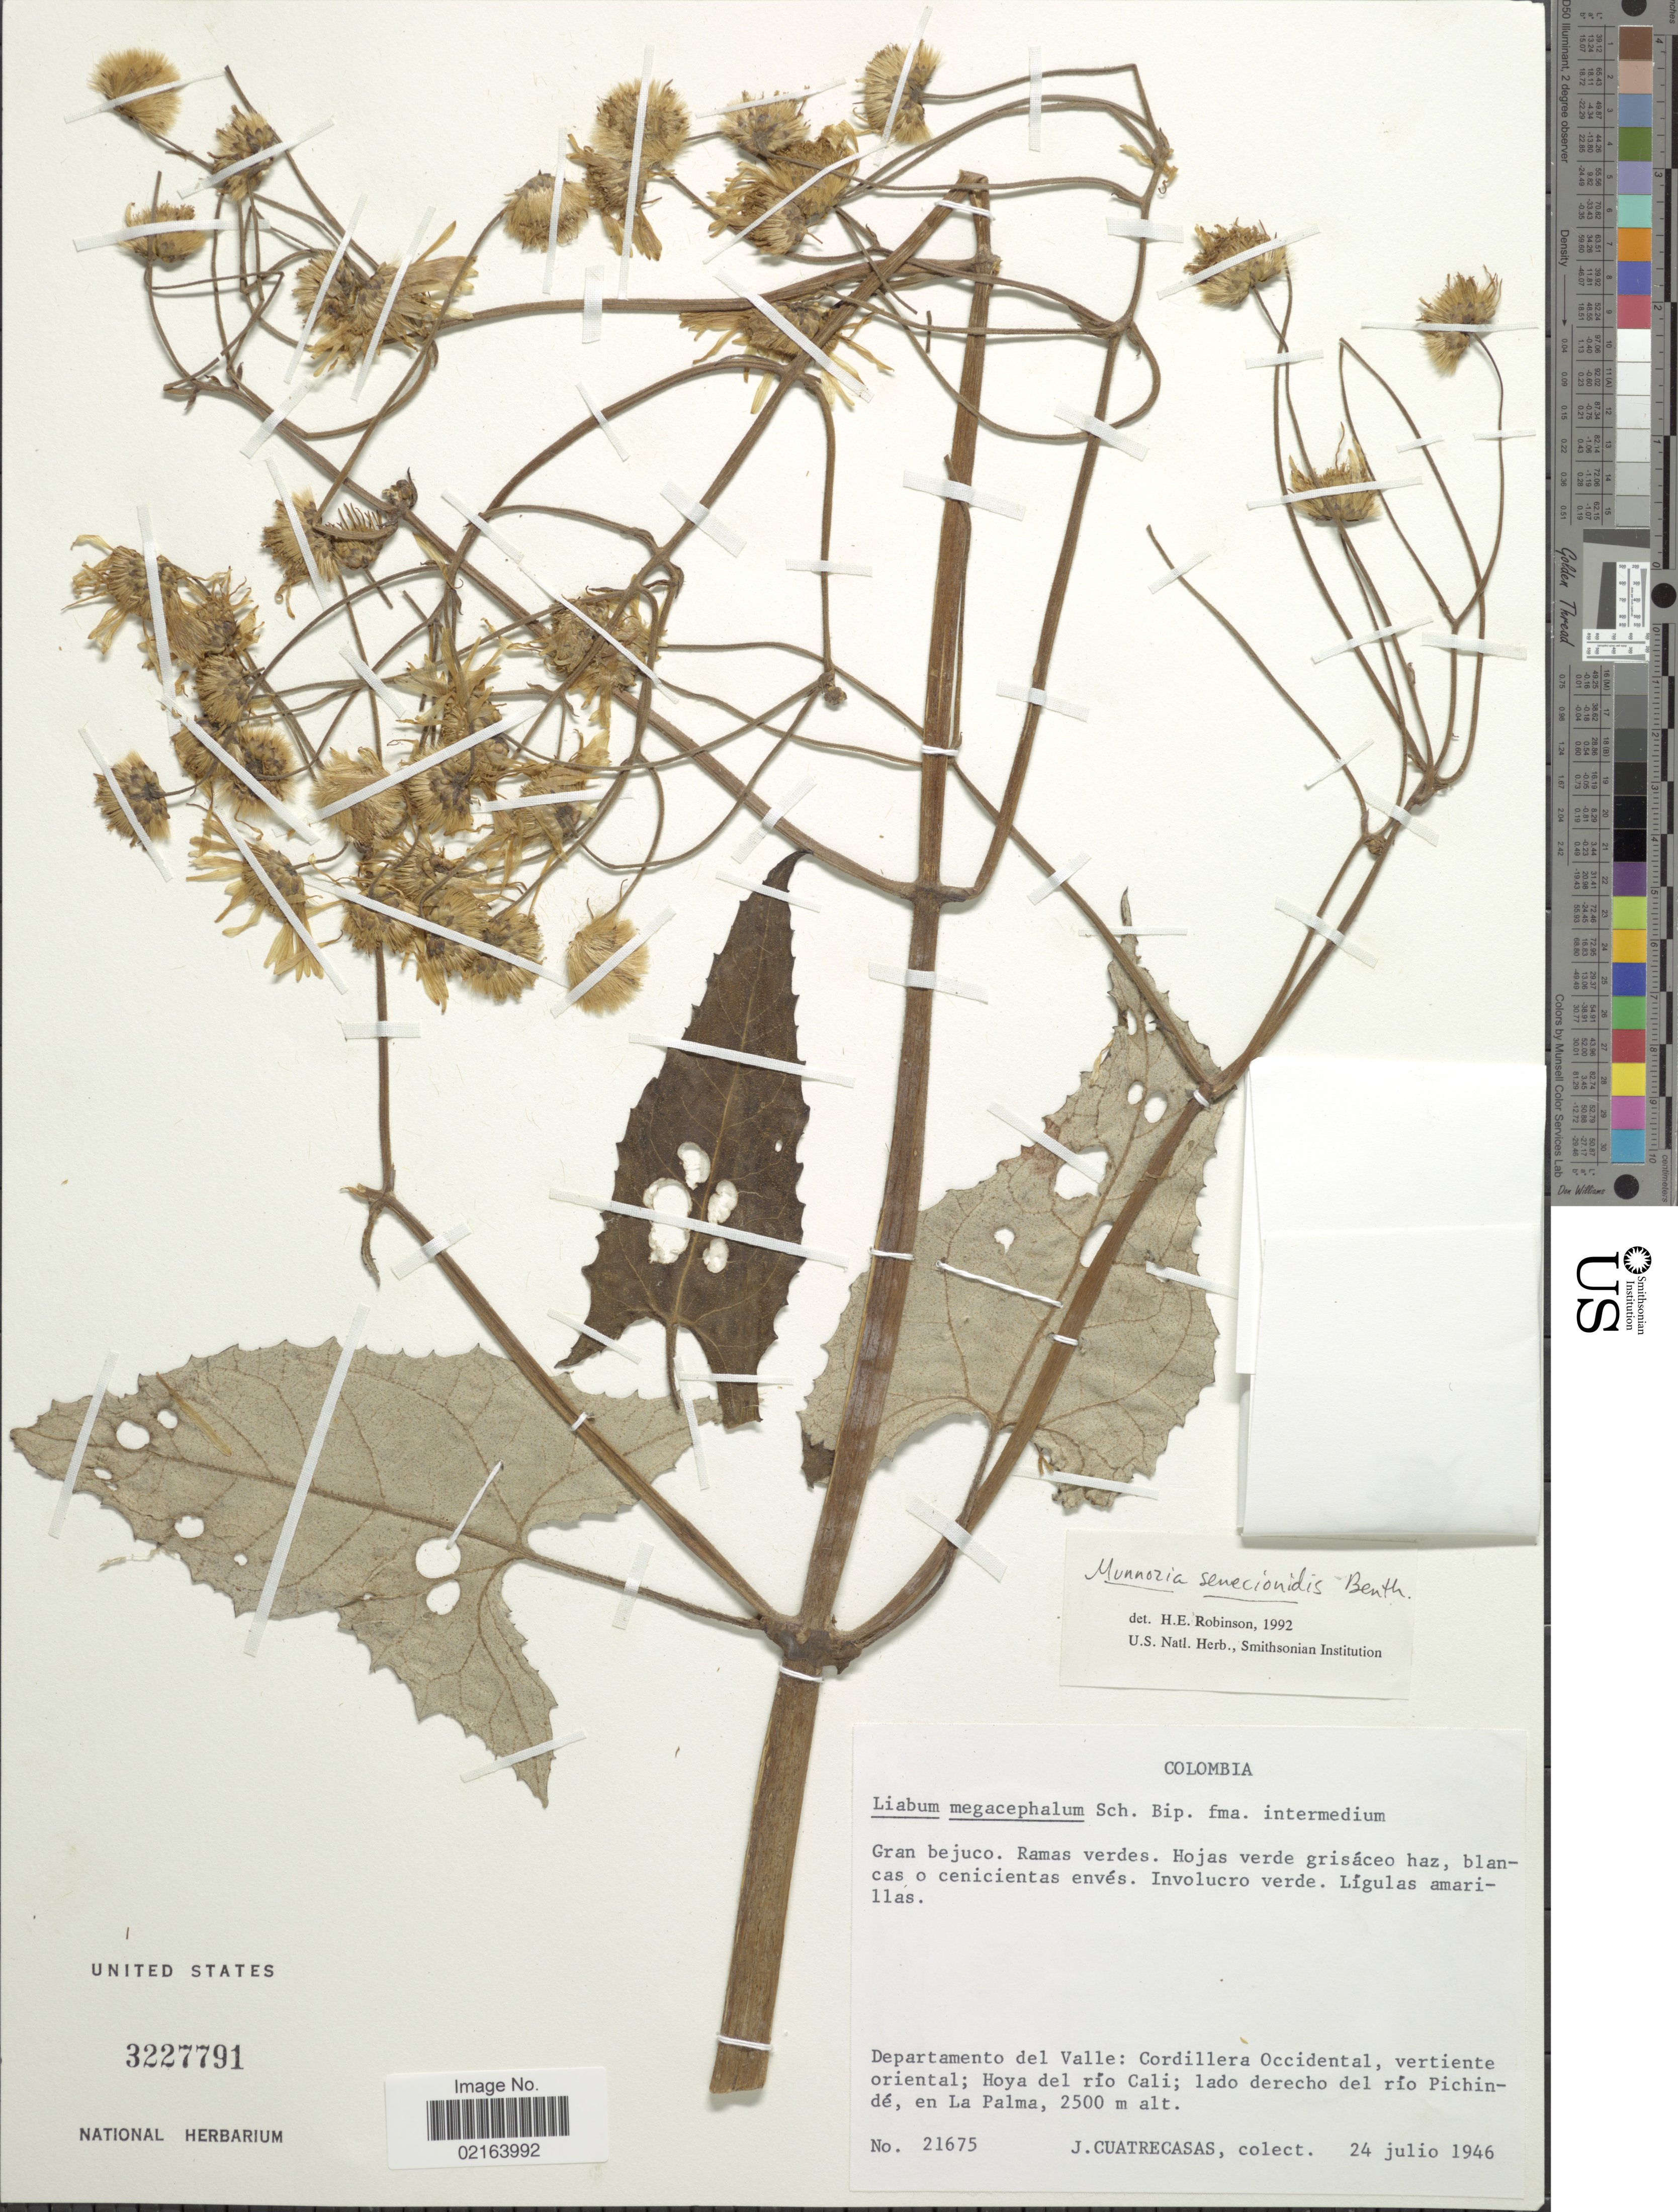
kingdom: Plantae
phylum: Tracheophyta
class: Magnoliopsida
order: Asterales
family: Asteraceae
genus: Munnozia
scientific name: Munnozia senecionidis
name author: Benth.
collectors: J. Cuatrecasas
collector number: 21675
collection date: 1946-07-24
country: Colombia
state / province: Valle del Cauca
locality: Departamento del Valle: Cordillera Occidental, vertiente oriental, Hoya del rio Cali, lado derecho del rio Pichinde, en La Palma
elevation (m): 2500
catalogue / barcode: US 3227791